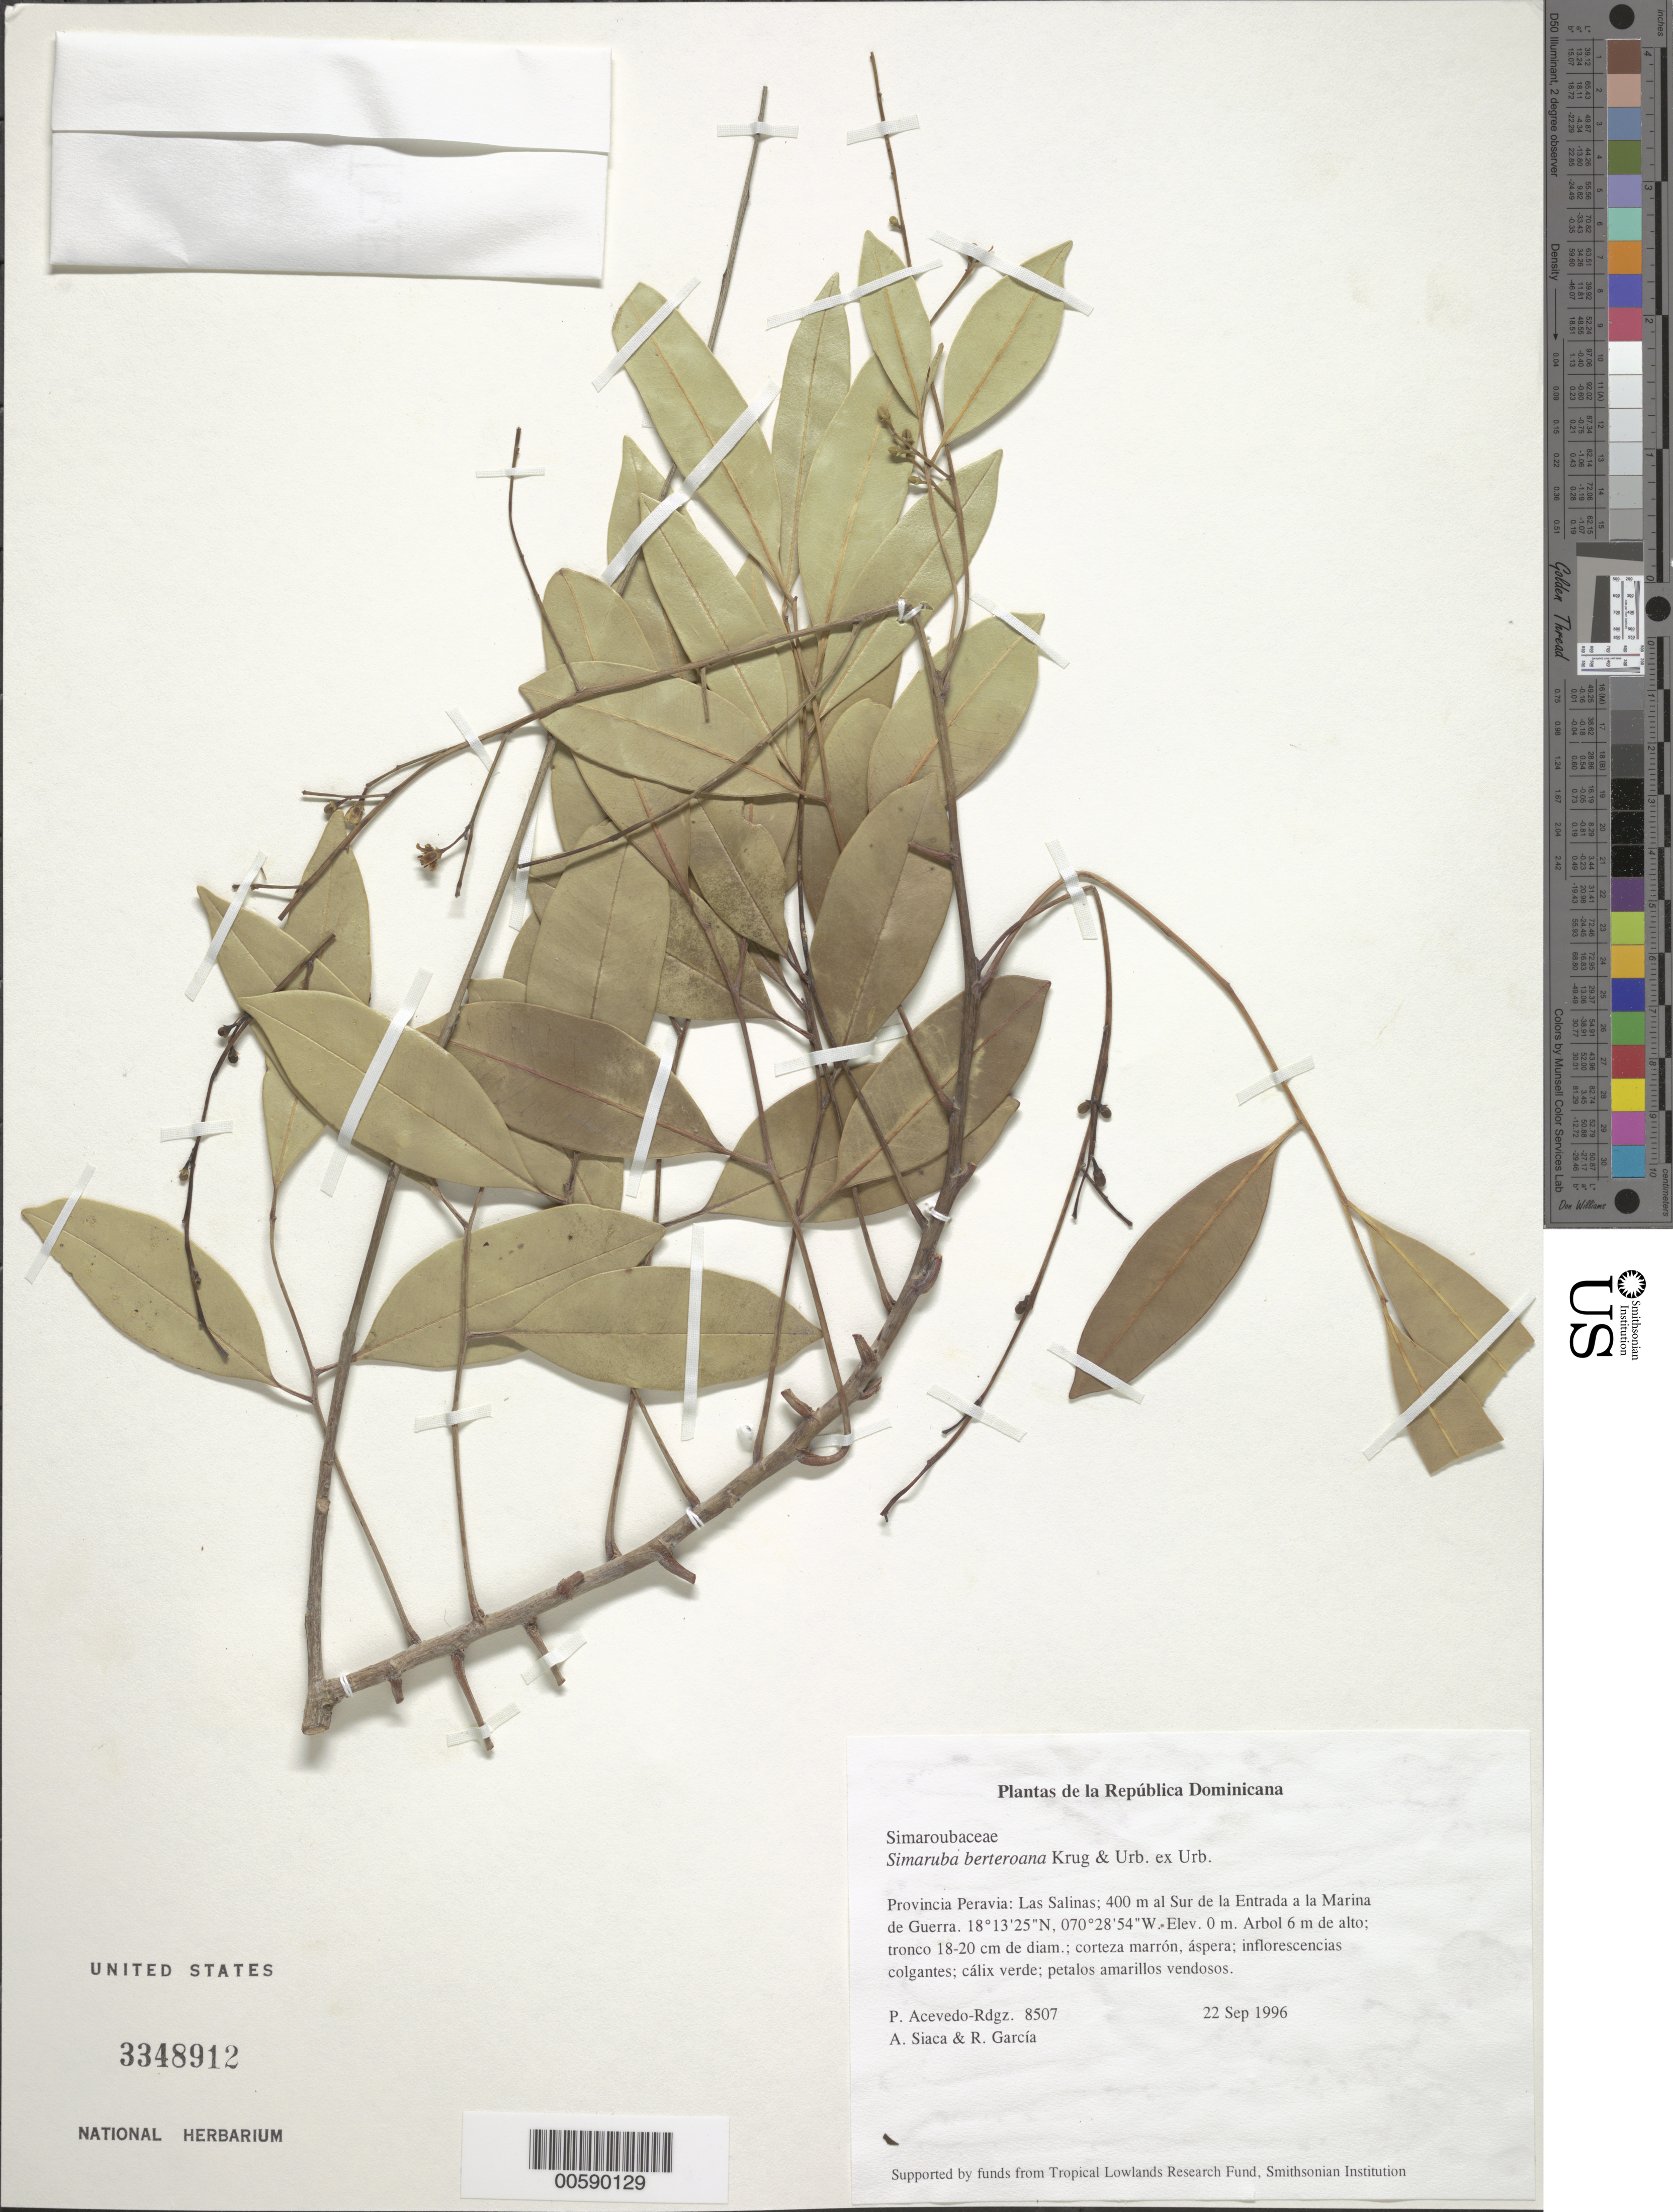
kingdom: Plantae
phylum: Tracheophyta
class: Magnoliopsida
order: Sapindales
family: Simaroubaceae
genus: Simarouba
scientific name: Simarouba berteroana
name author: Krug & Urb.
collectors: P. Acevedo-Rodr., A. Siaca & R. G. García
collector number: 8507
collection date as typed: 22 Sep 1996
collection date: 1996-09-22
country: Dominican Republic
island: Hispaniola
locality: Provincia Peravia: Las Salinas; 400 m al Sur de la Entrada a la Marina de guerra.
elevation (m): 0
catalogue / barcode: US 3348912